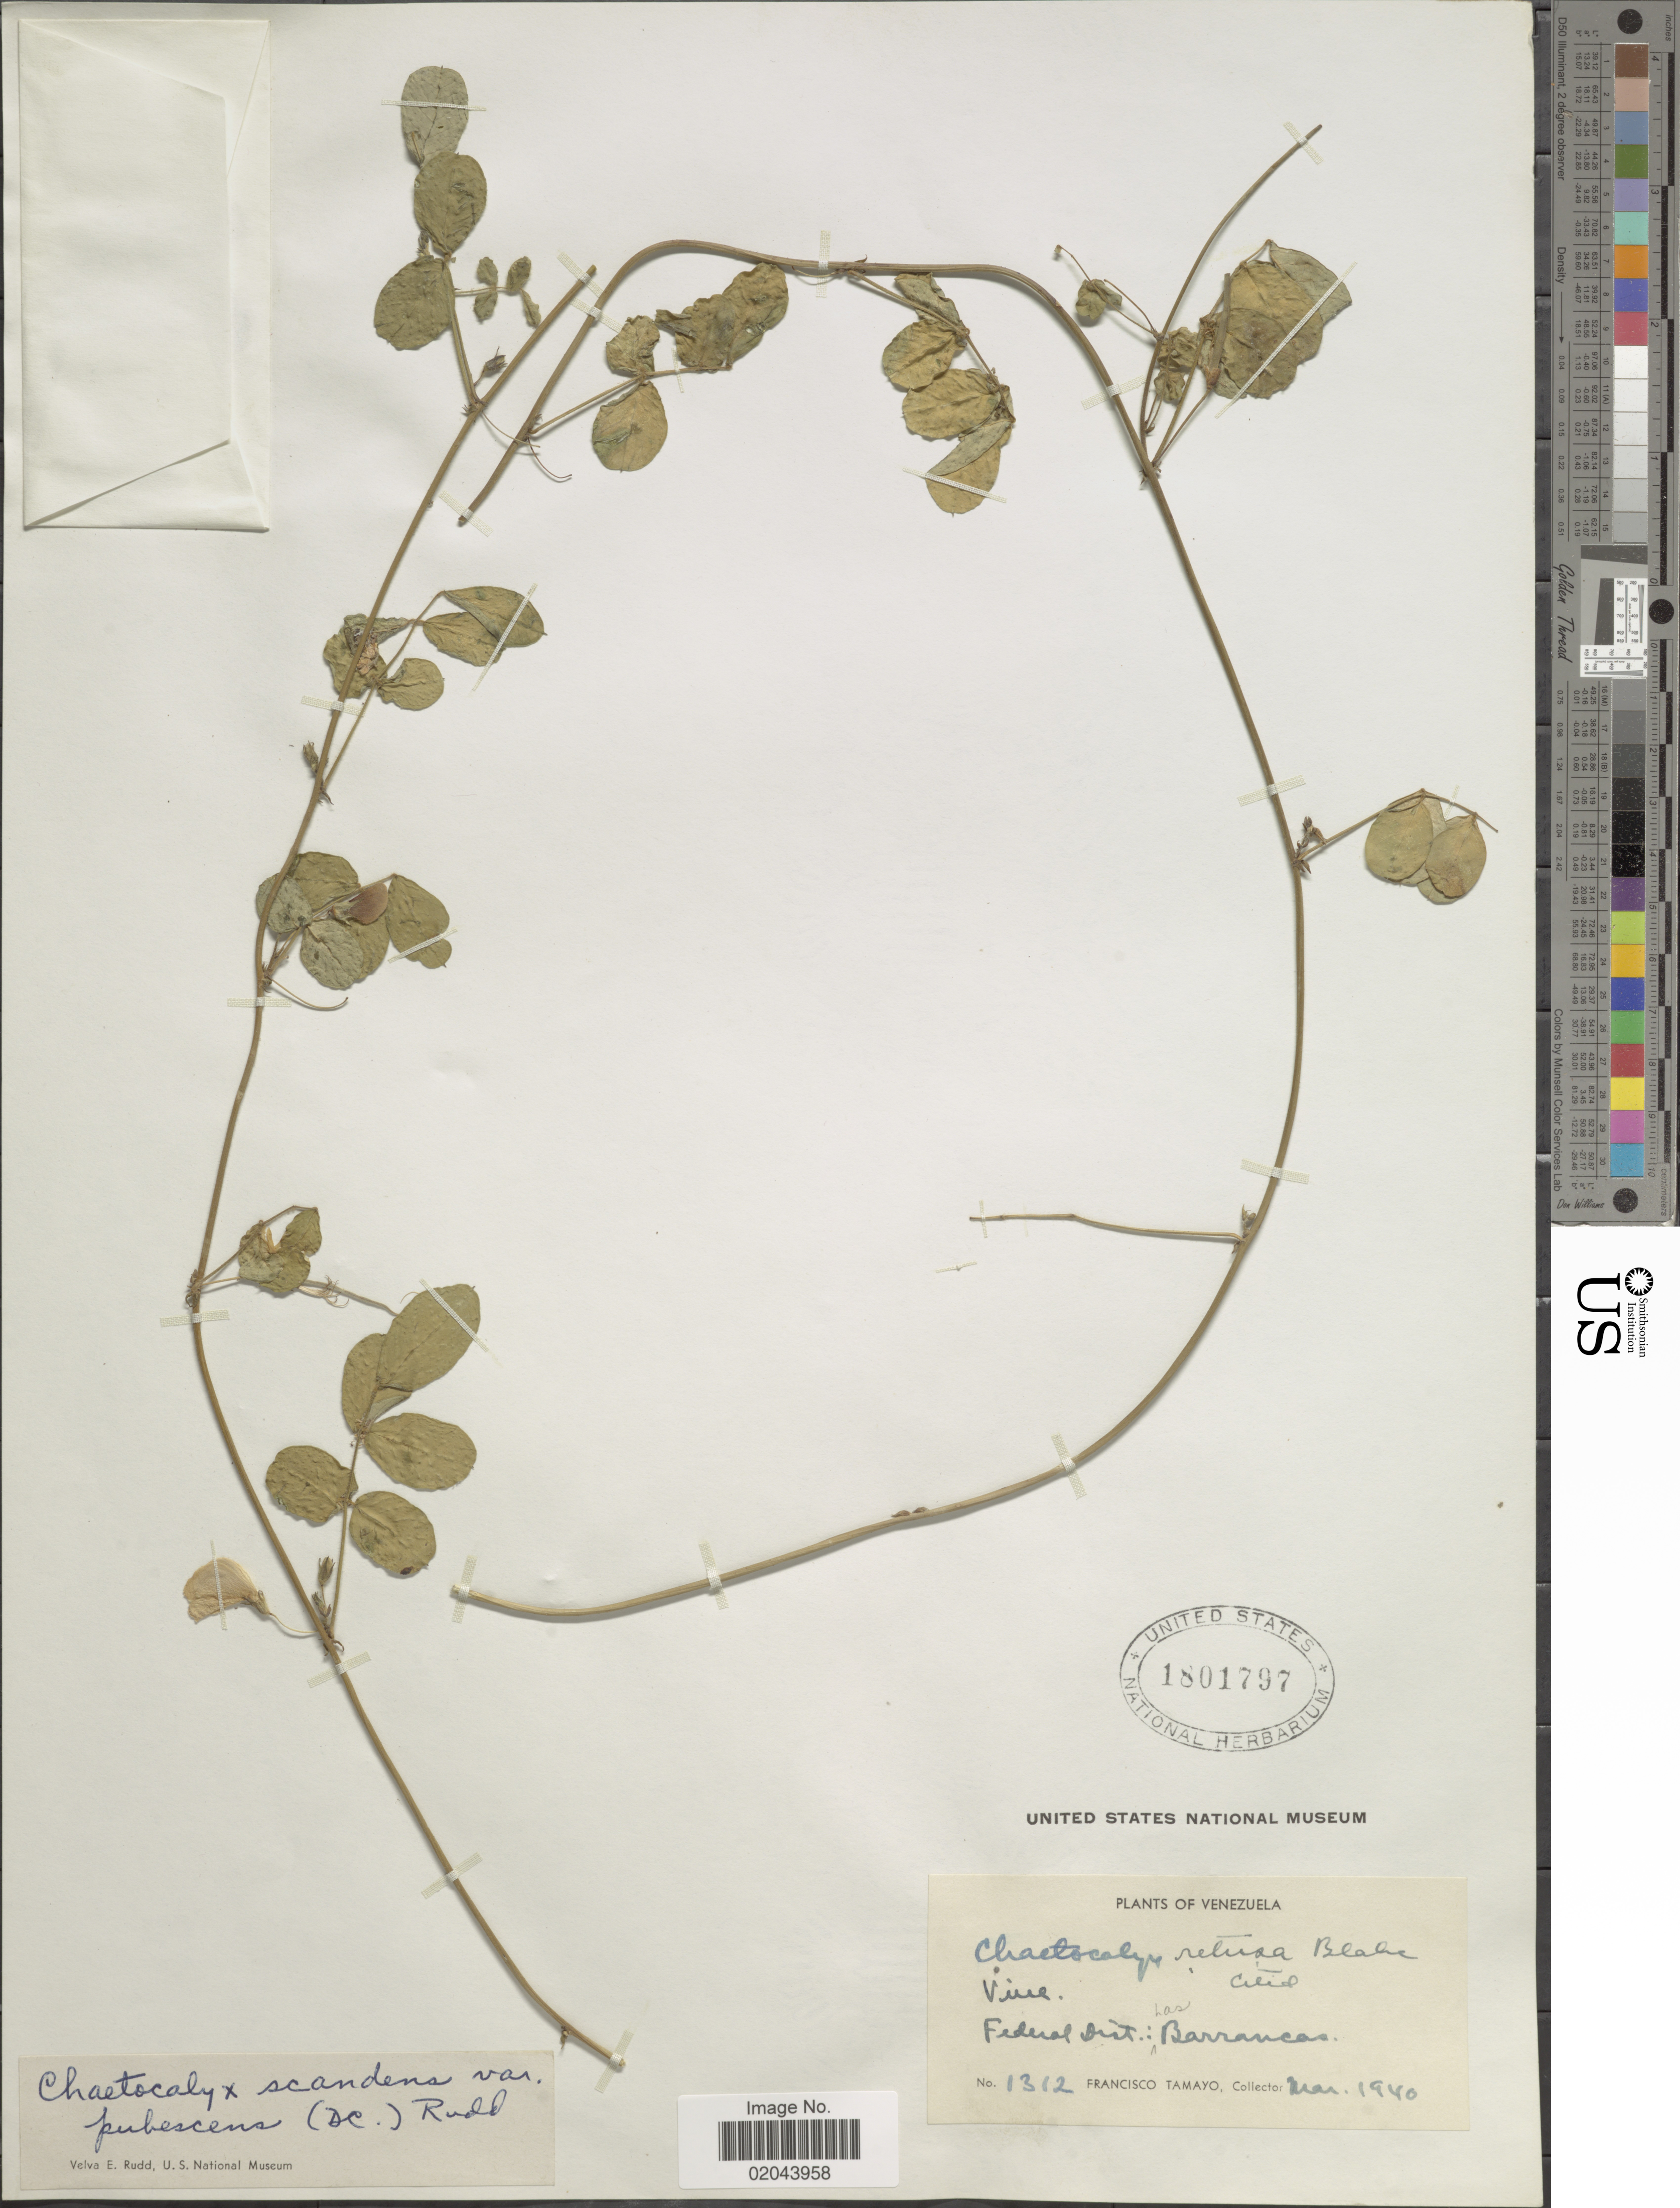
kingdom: Plantae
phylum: Tracheophyta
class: Magnoliopsida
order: Fabales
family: Fabaceae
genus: Chaetocalyx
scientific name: Chaetocalyx scandens var. pubescens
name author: (DC.) Rudd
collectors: F. Tamayo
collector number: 1312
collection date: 1940-03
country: Venezuela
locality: Federal Dist: Las Barrancas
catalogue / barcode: US 1801797